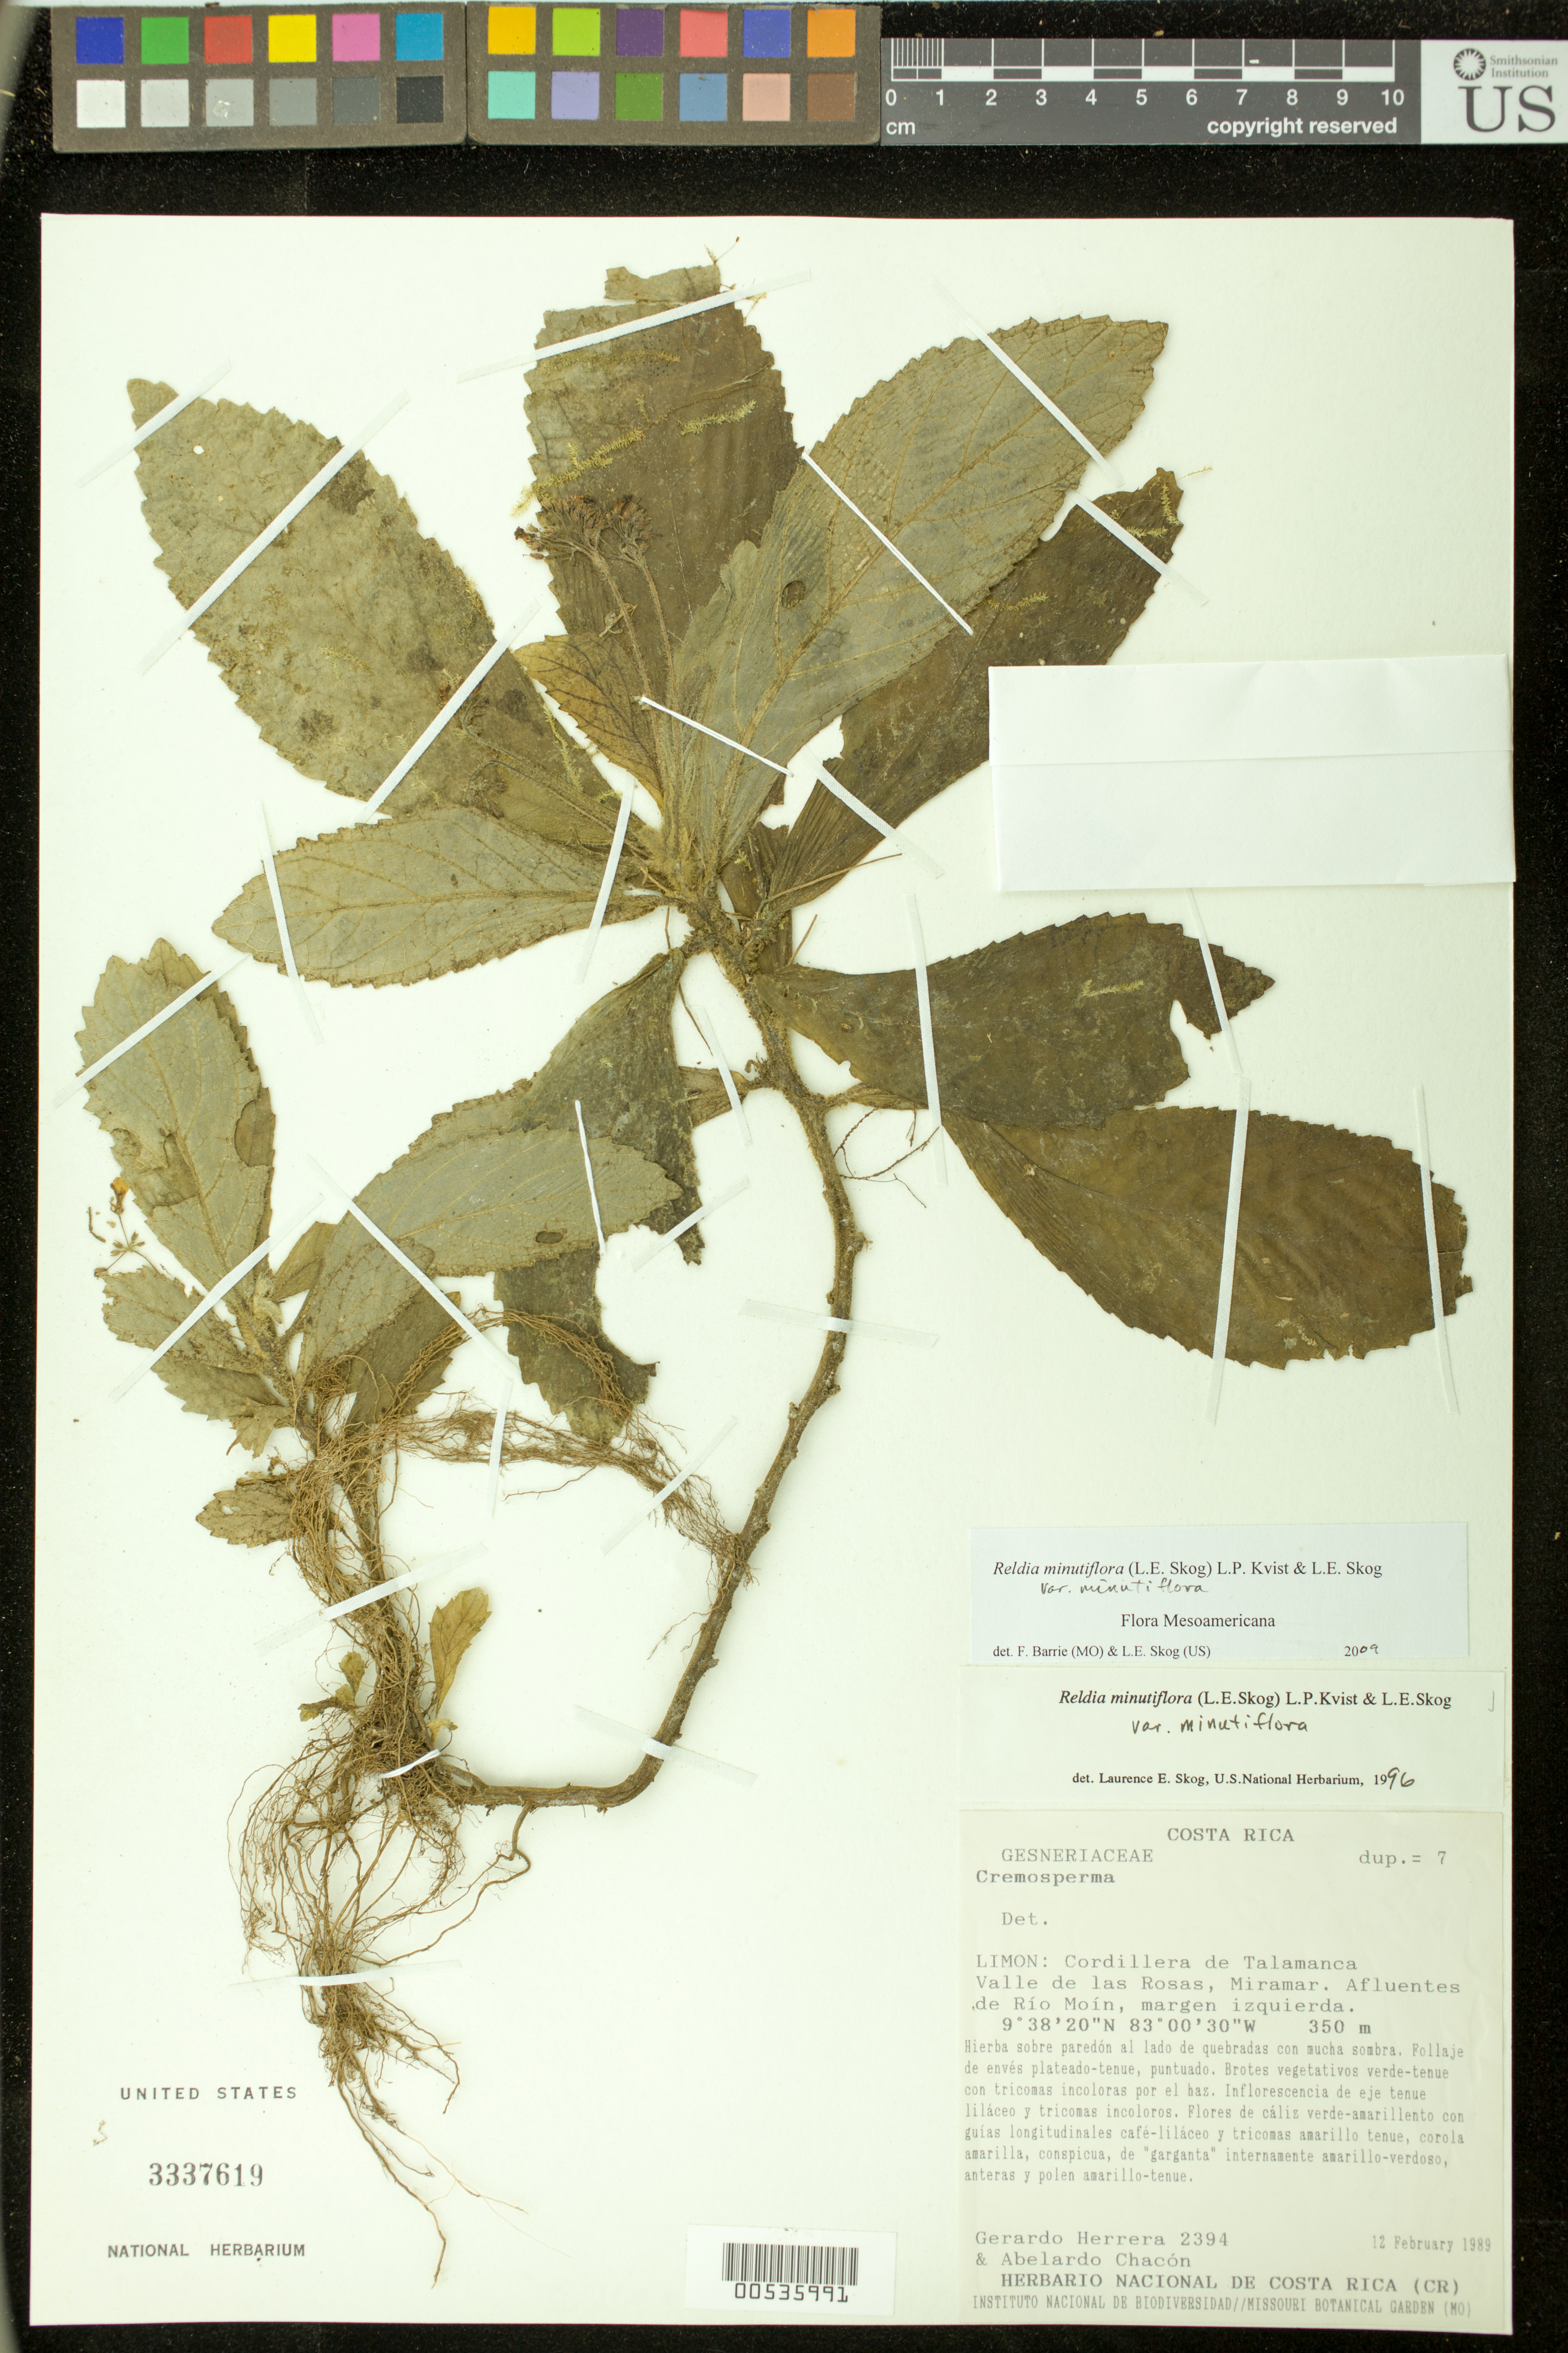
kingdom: Plantae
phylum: Tracheophyta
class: Magnoliopsida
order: Lamiales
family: Gesneriaceae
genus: Reldia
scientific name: Reldia minutiflora var. minutiflora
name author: (L.E. Skog) L.P. Kvist & L.E. Skog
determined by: Skog, Laurence E.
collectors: G. Herrera & A. Chacón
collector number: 2394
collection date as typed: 12 Feb 1989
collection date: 1989-02-12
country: Costa Rica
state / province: Limón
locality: Cordillera de Talamanca, Valle de las Rosas, Miramar, afluentes de Río Moín, margen izquierda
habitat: Sobre paredón al lado de quebradas con mucha sombre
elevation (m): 350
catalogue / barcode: US 3337619